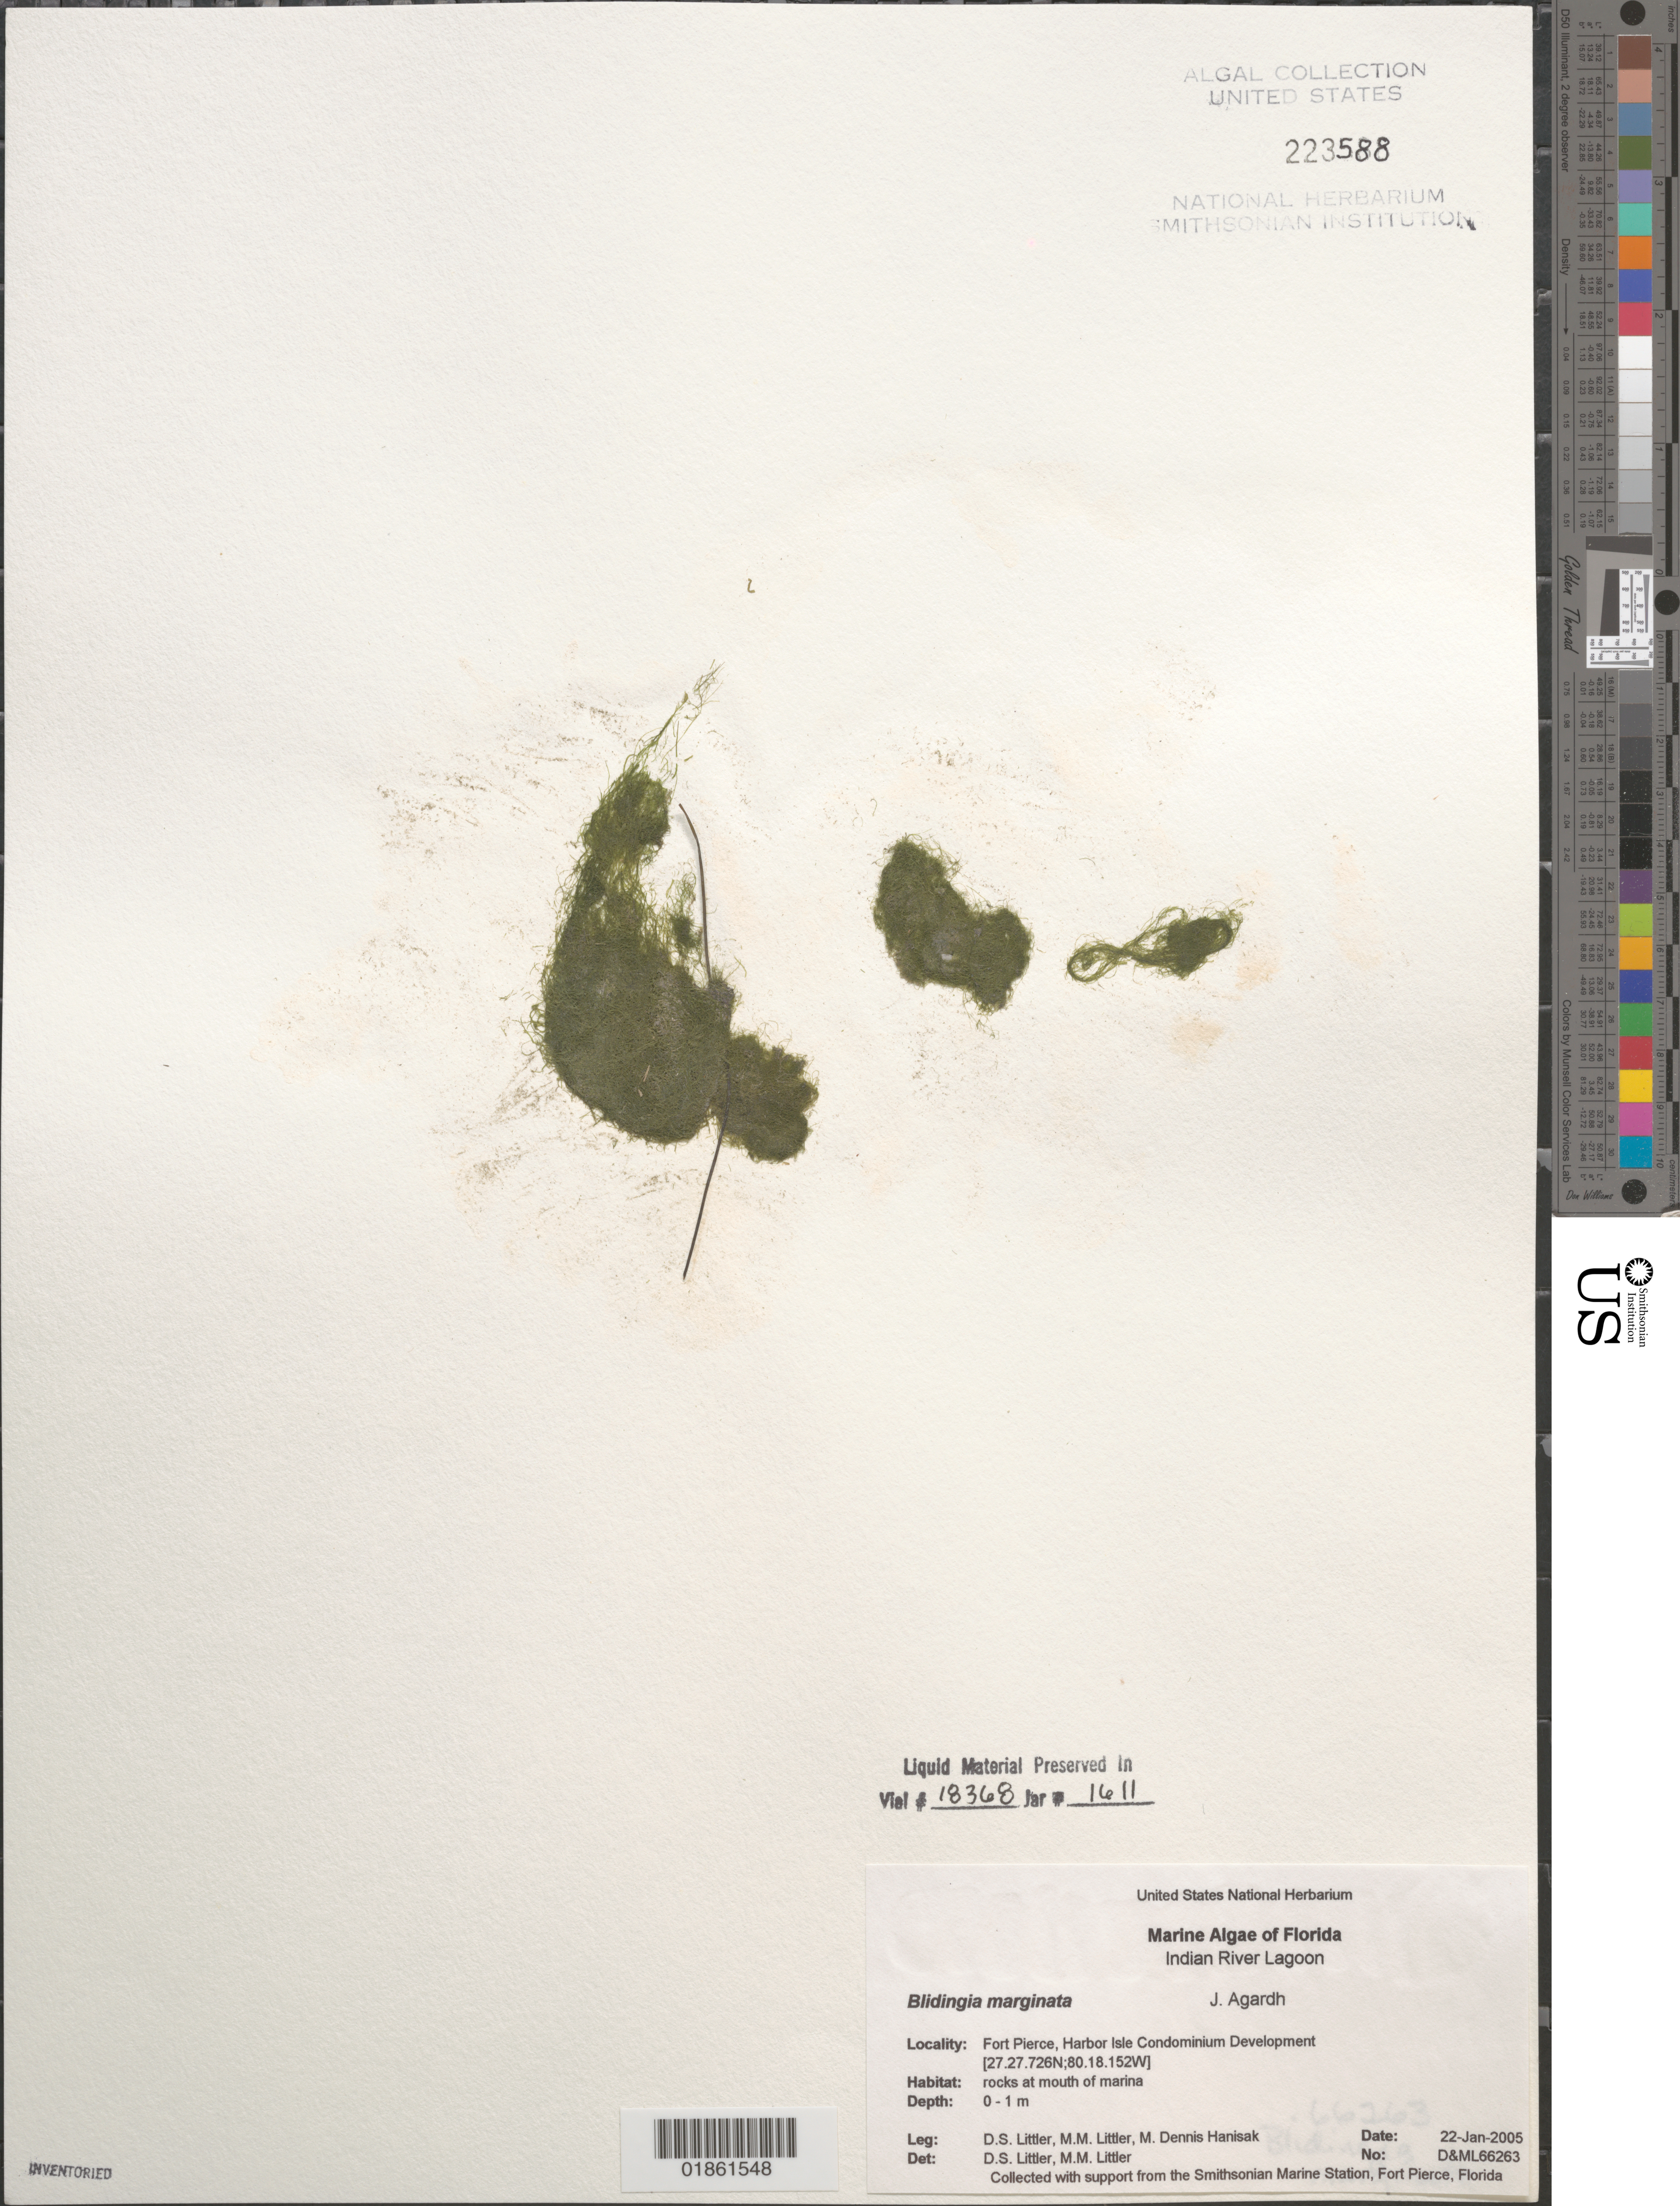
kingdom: Plantae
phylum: Chlorophyta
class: Ulvophyceae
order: Ulvales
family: Kornmanniaceae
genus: Blidingia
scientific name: Blidingia marginata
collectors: D. S. Littler & M. Hanisak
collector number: D&ML66263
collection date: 2005-01-22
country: United States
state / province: Florida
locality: Indian River Lagoon. Fort Pierce, Harbor Isle Condominium Development.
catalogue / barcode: US 223588